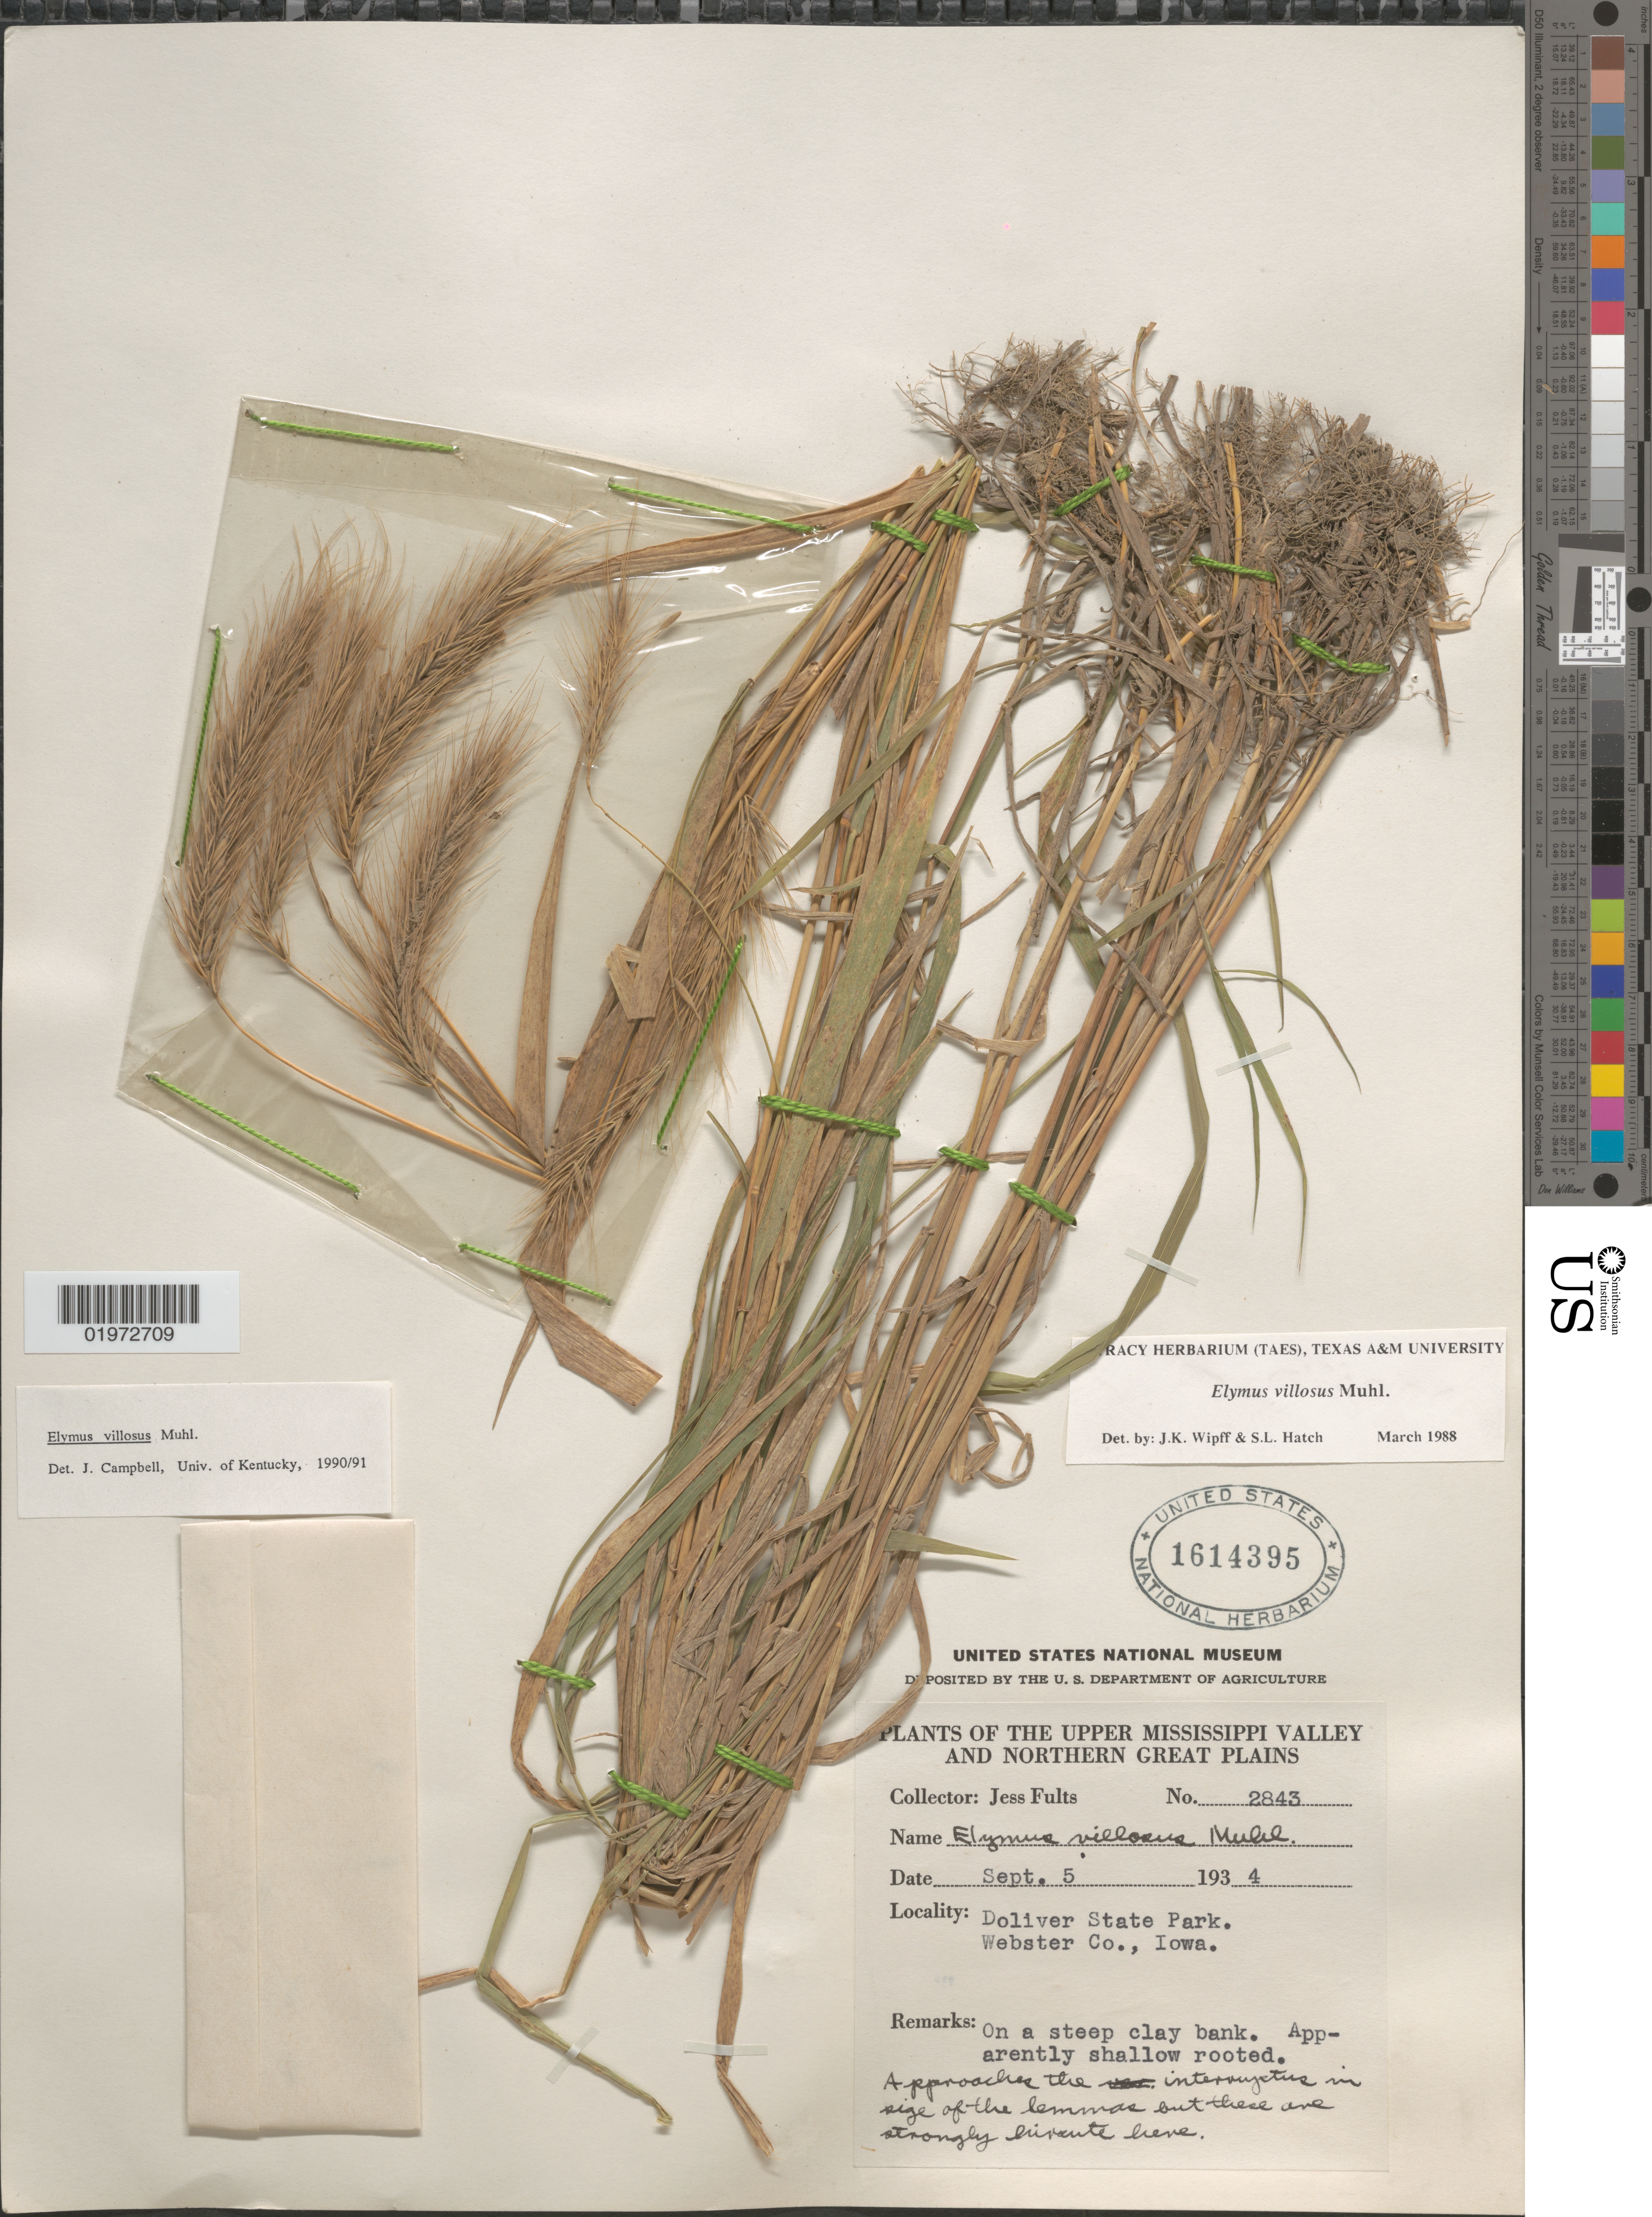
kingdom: Plantae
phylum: Tracheophyta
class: Liliopsida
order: Poales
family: Poaceae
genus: Elymus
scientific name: Elymus villosus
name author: Muhl. ex Willd.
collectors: J. Fults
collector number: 2843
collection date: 1934-09-05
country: United States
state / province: Iowa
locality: The Upper Mississippi Valley and Northern Great Plains. Doliver State Park. Webster Co.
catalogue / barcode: US 1614395